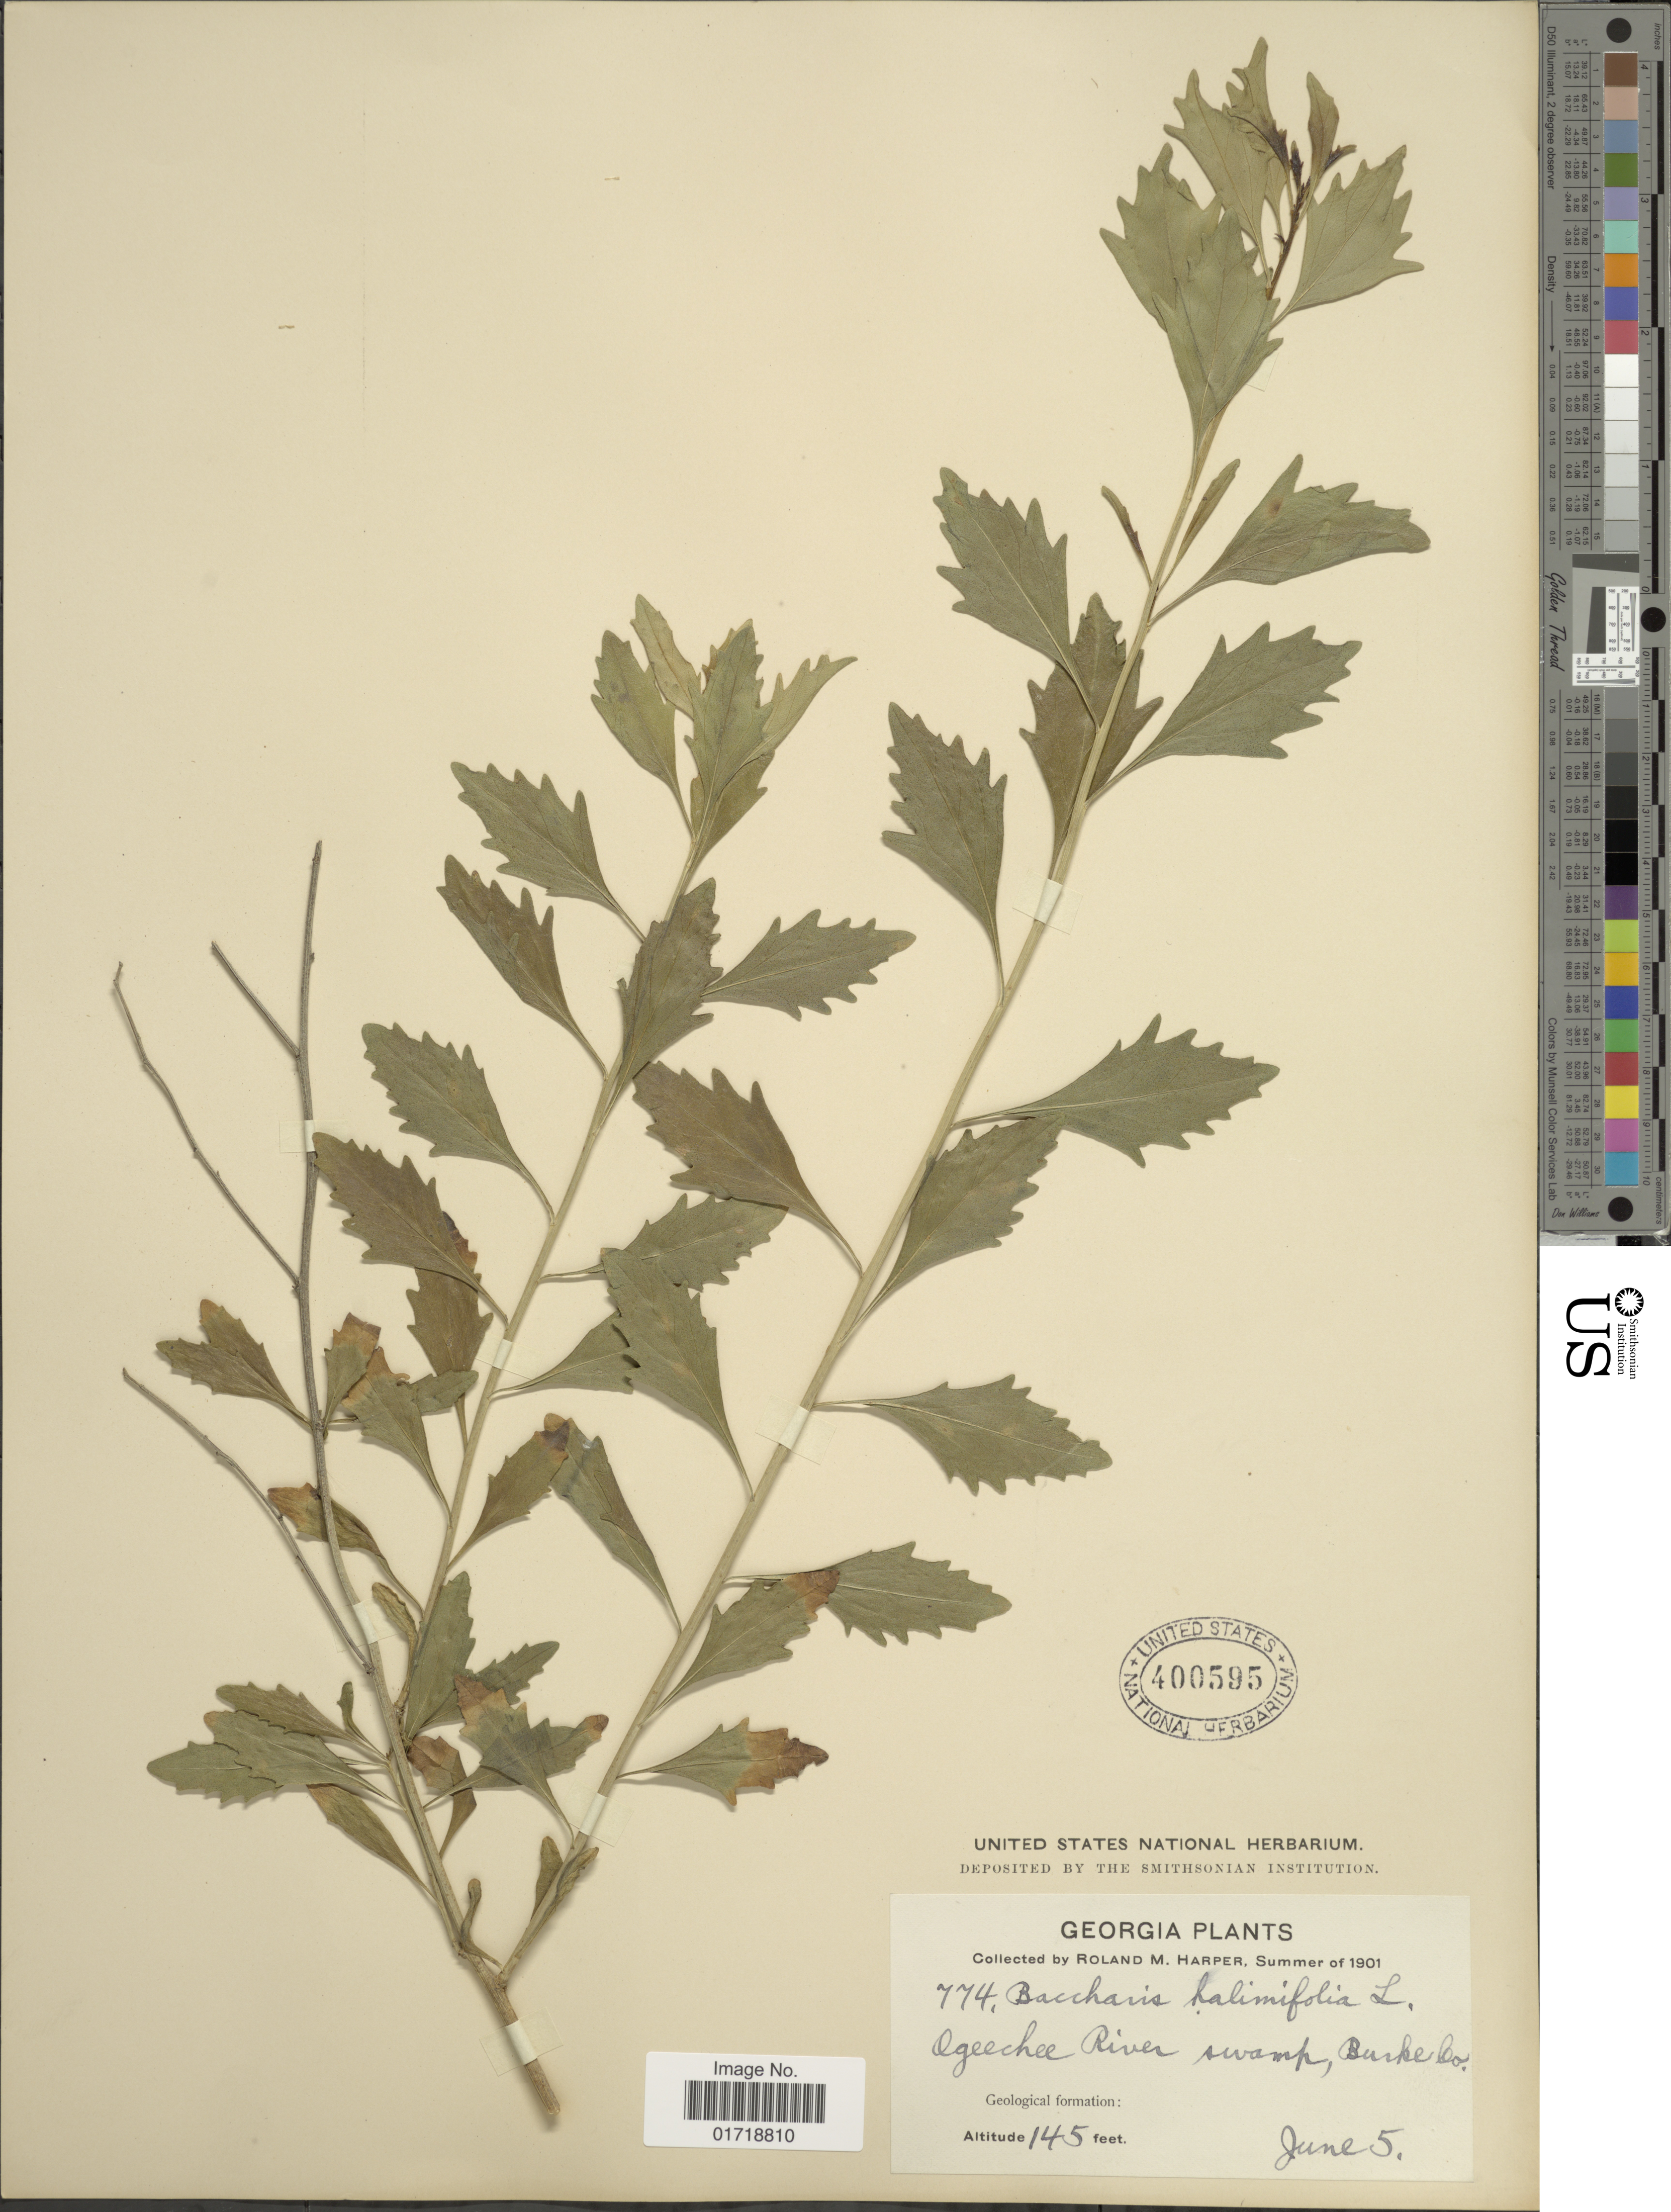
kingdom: Plantae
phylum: Tracheophyta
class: Magnoliopsida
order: Asterales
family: Asteraceae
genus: Baccharis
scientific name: Baccharis halimifolia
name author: L.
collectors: R. M. Harper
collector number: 774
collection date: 1901-06-05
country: United States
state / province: Georgia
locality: Ogeeche River swamp. Burke Co.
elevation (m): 44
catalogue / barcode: US 400595